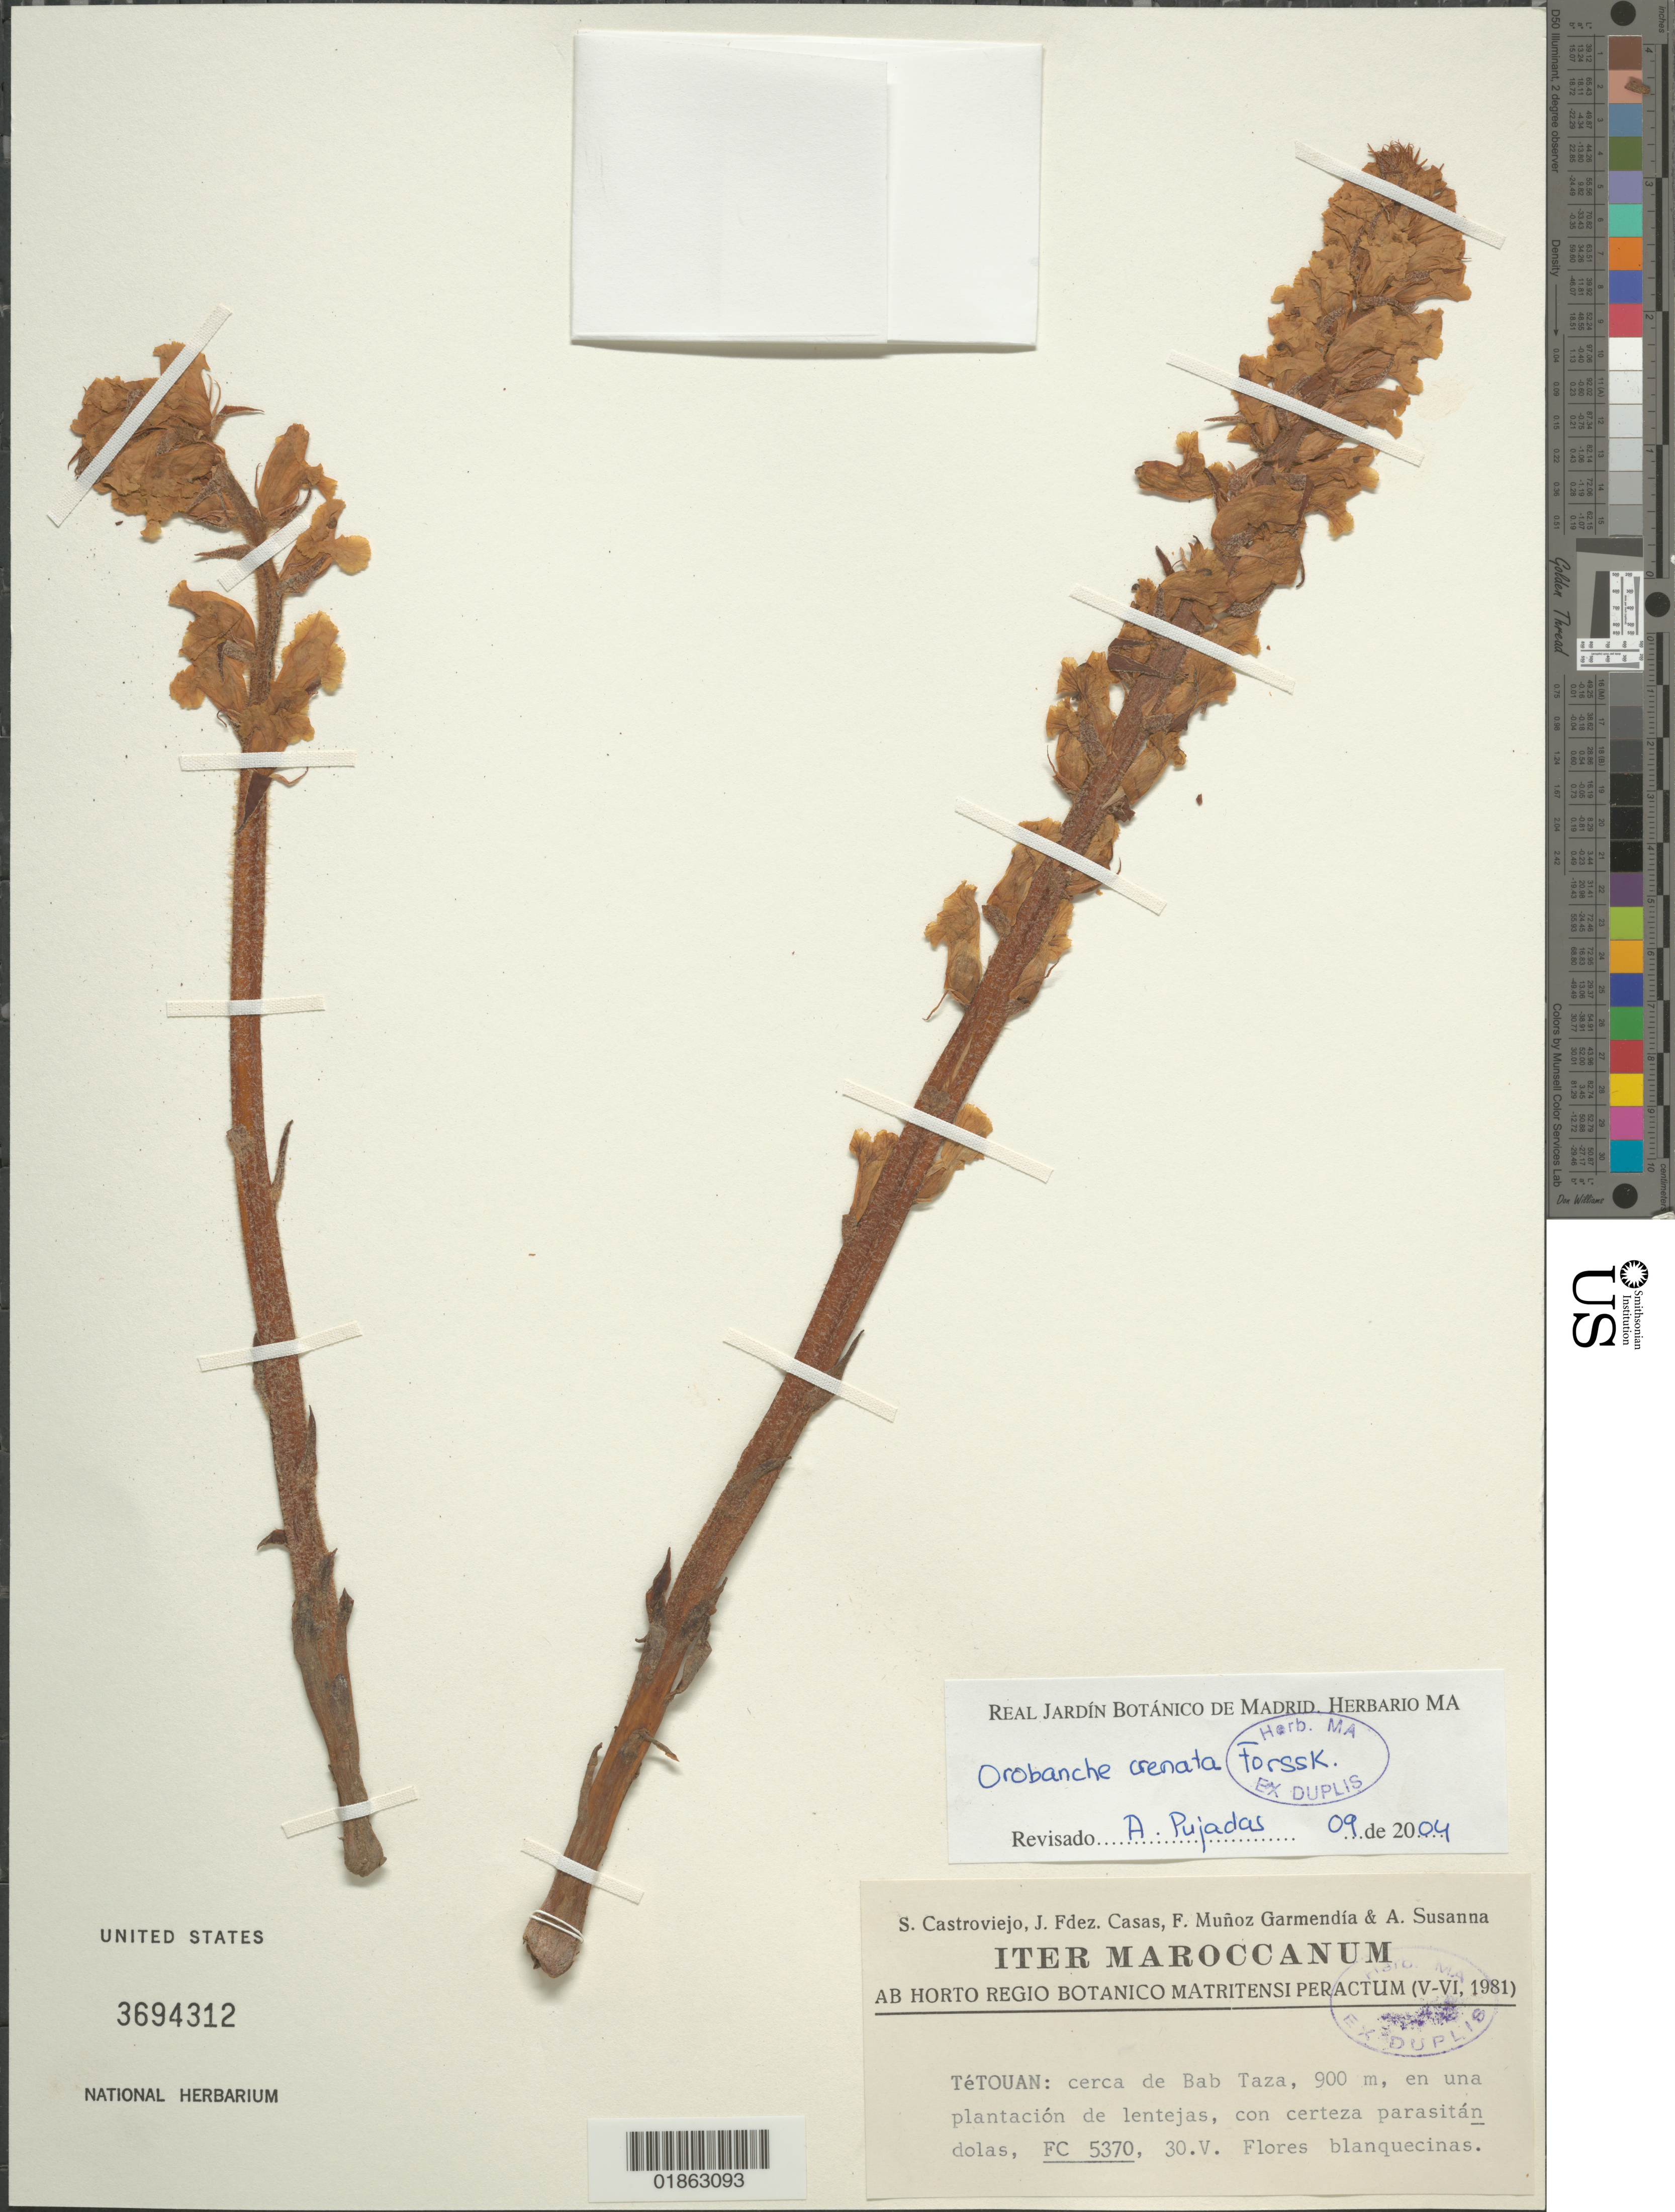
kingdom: Plantae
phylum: Tracheophyta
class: Magnoliopsida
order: Lamiales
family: Orobanchaceae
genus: Orobanche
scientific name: Orobanche crenata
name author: Forssk.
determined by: Pujadas, A.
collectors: F. J. Fernández Casas, S. Castroviejo, F. Muñoz Garmendia & A. Susanna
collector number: FC 5370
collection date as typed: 30.V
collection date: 1981-05-30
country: Morocco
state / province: Tetouan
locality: cerca de Bab Taza.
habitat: en una plantacion de lentejas, con certeza parasitan dolas.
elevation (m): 900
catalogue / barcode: US 3694312